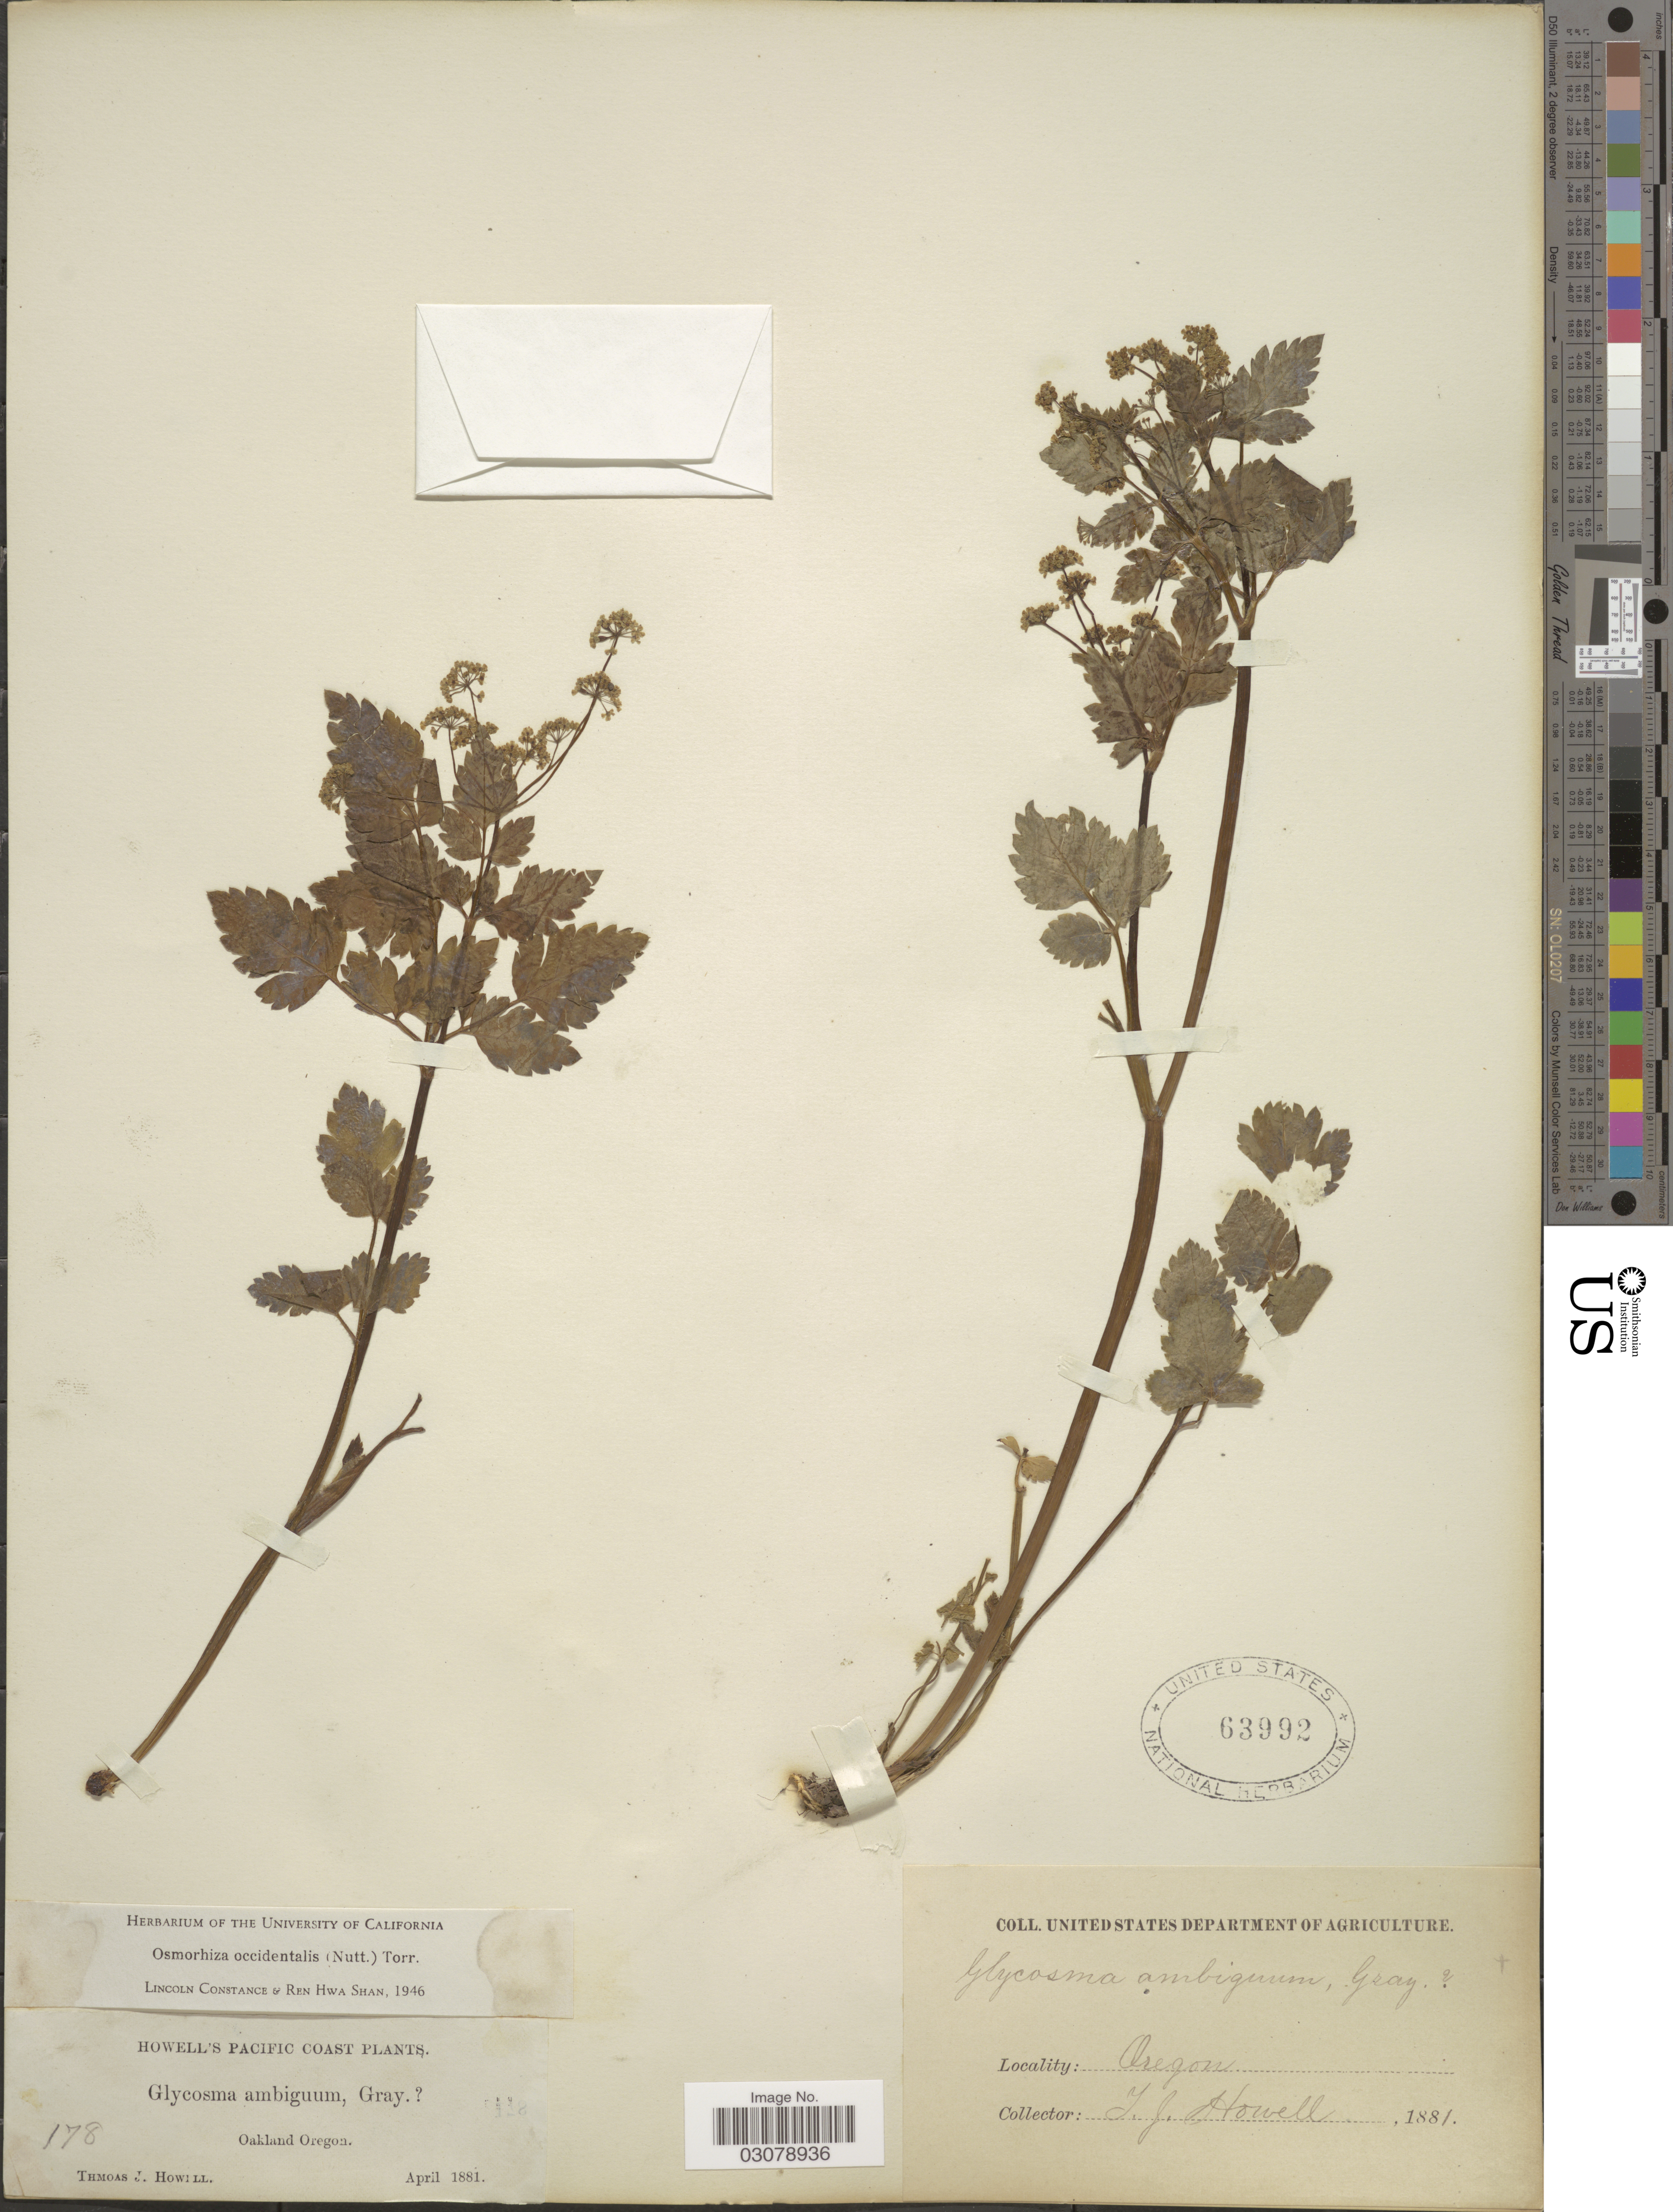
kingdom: Plantae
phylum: Tracheophyta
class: Magnoliopsida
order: Apiales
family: Apiaceae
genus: Osmorhiza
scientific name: Osmorhiza occidentalis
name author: (Nutt.) Torr.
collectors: J. T. Howell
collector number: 178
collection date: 1881-04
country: United States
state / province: Oregon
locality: Oakland Oregon.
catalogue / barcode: US 63992